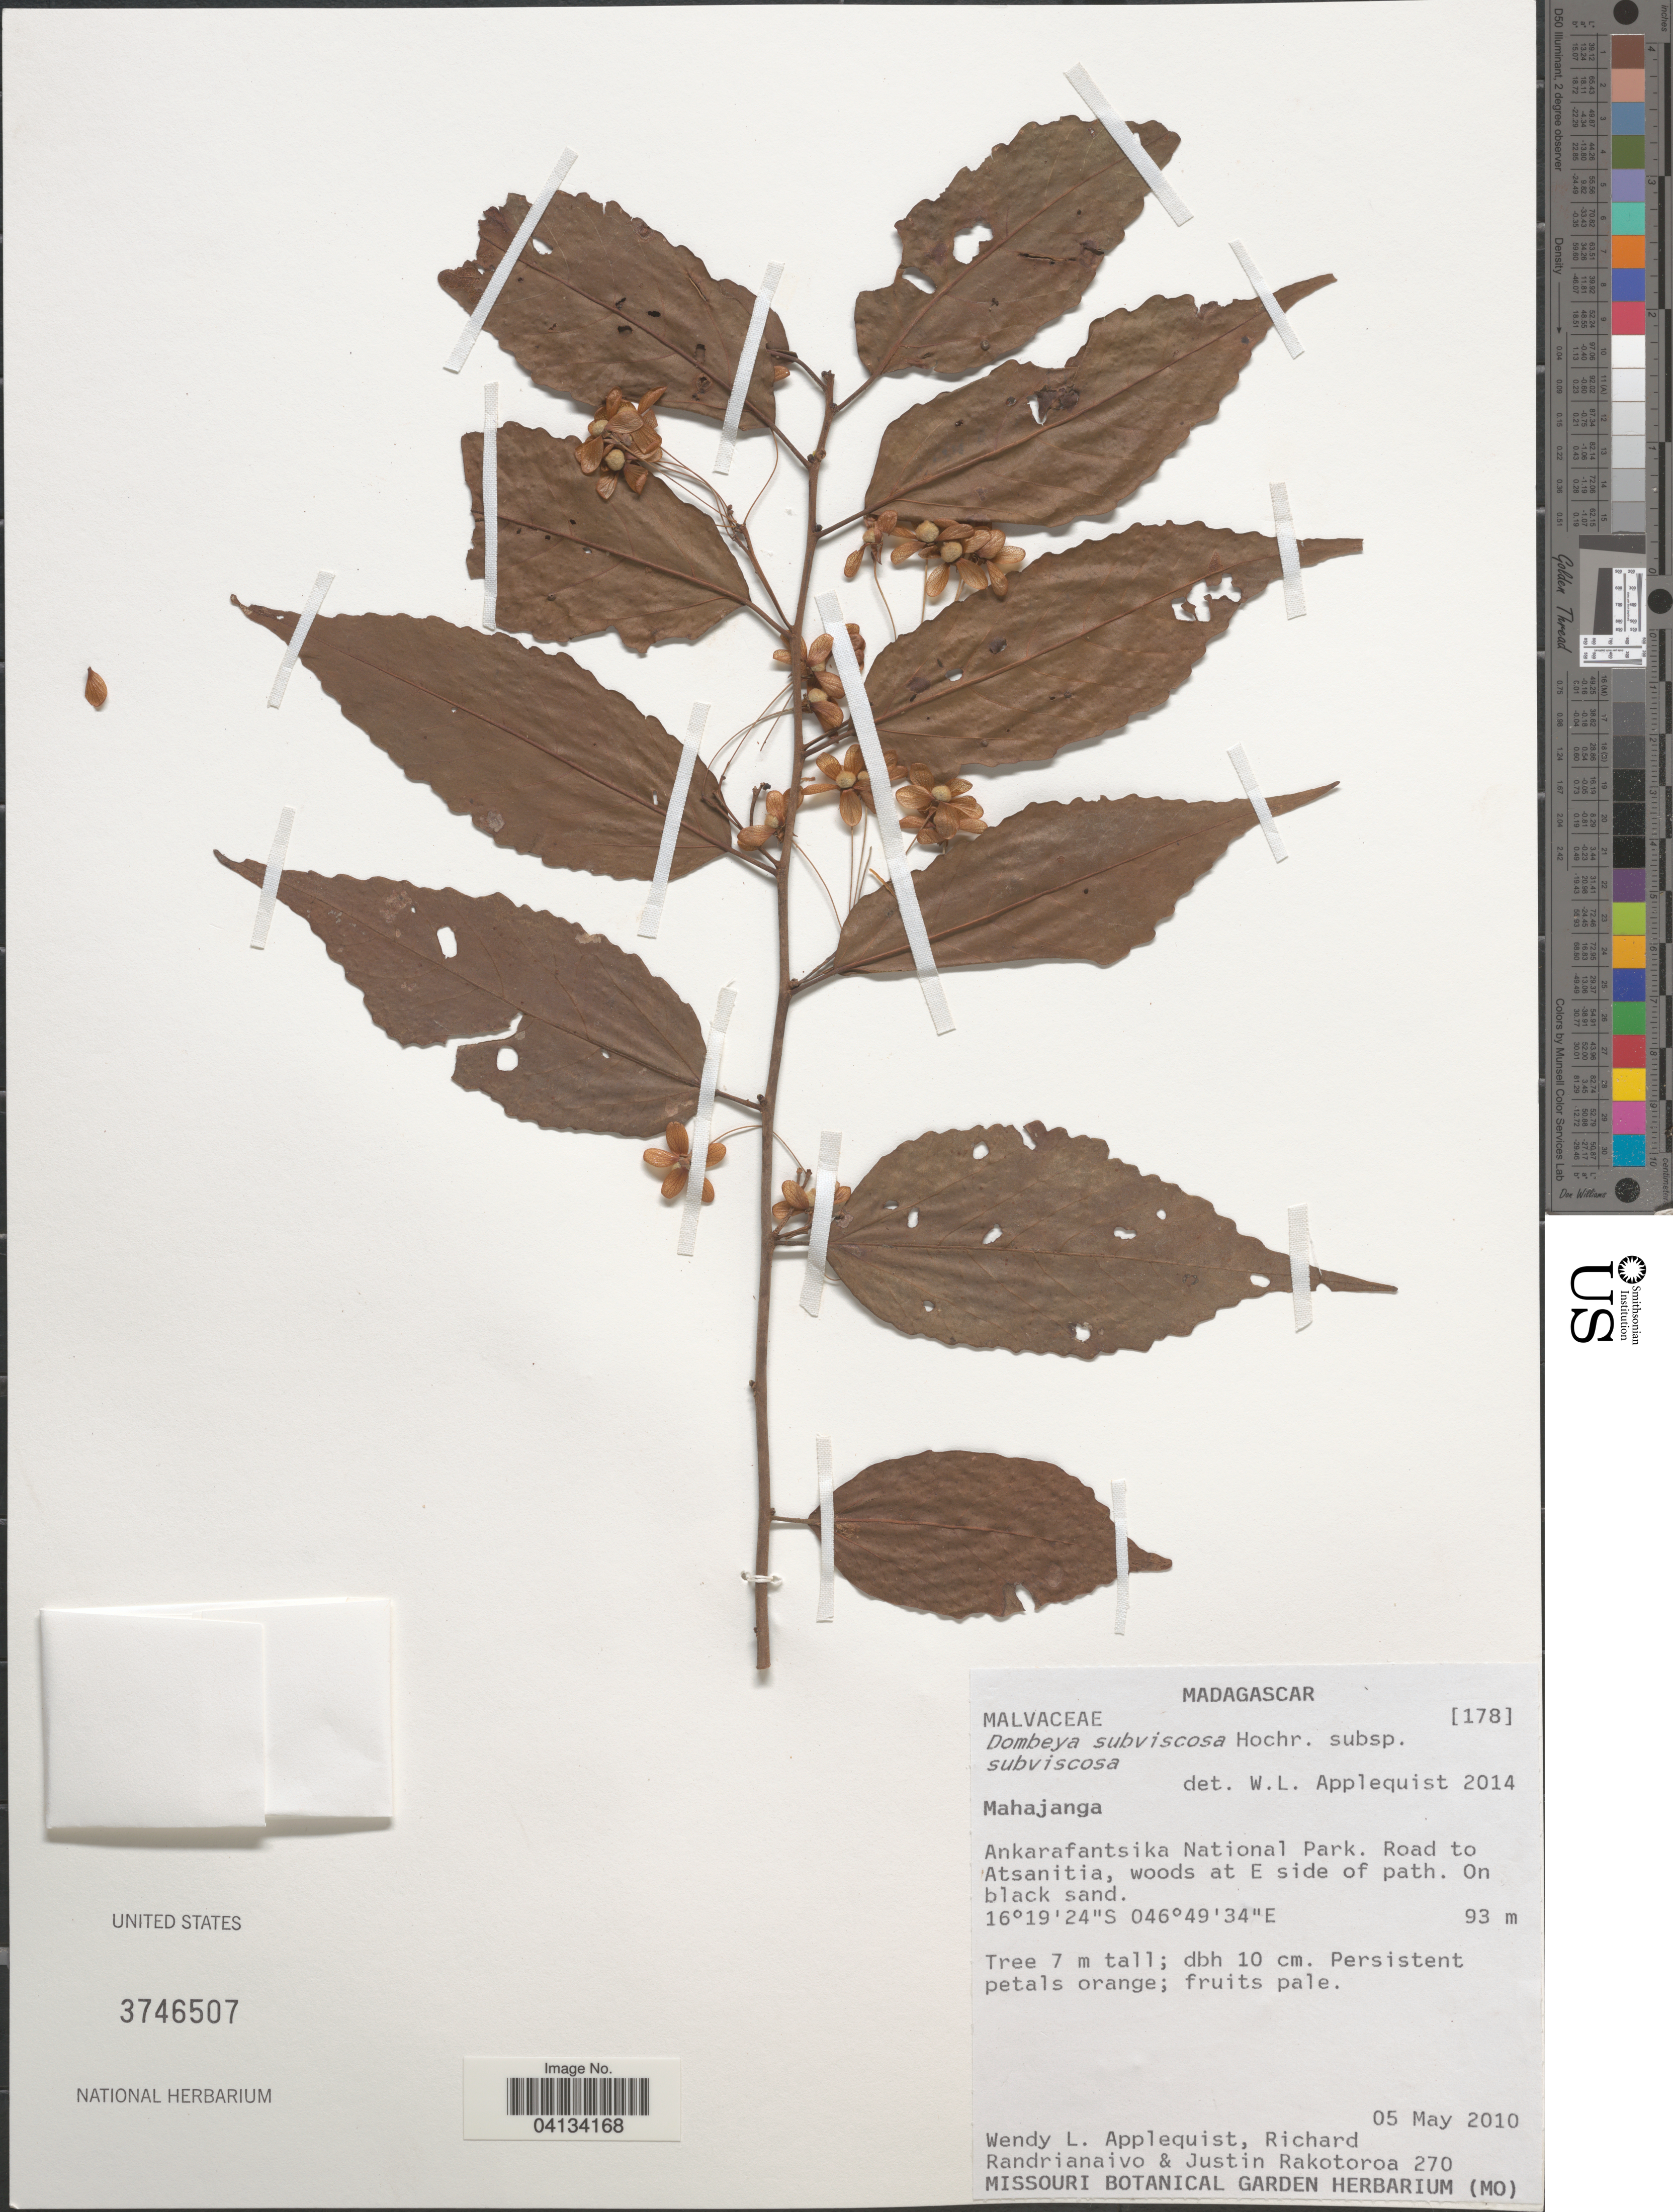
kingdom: Plantae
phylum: Tracheophyta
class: Magnoliopsida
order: Malvales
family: Malvaceae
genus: Dombeya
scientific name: Dombeya subviscosa subsp. subviscosa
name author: Hochr.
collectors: W. Applequist, R. Randrianaivo & J. Rakotoroa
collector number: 270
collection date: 2010-05-05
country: Madagascar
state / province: Boeny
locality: Ankarafantsika National Park. Road to Atsanitia, woods at E side of path.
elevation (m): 93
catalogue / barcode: US 3746507